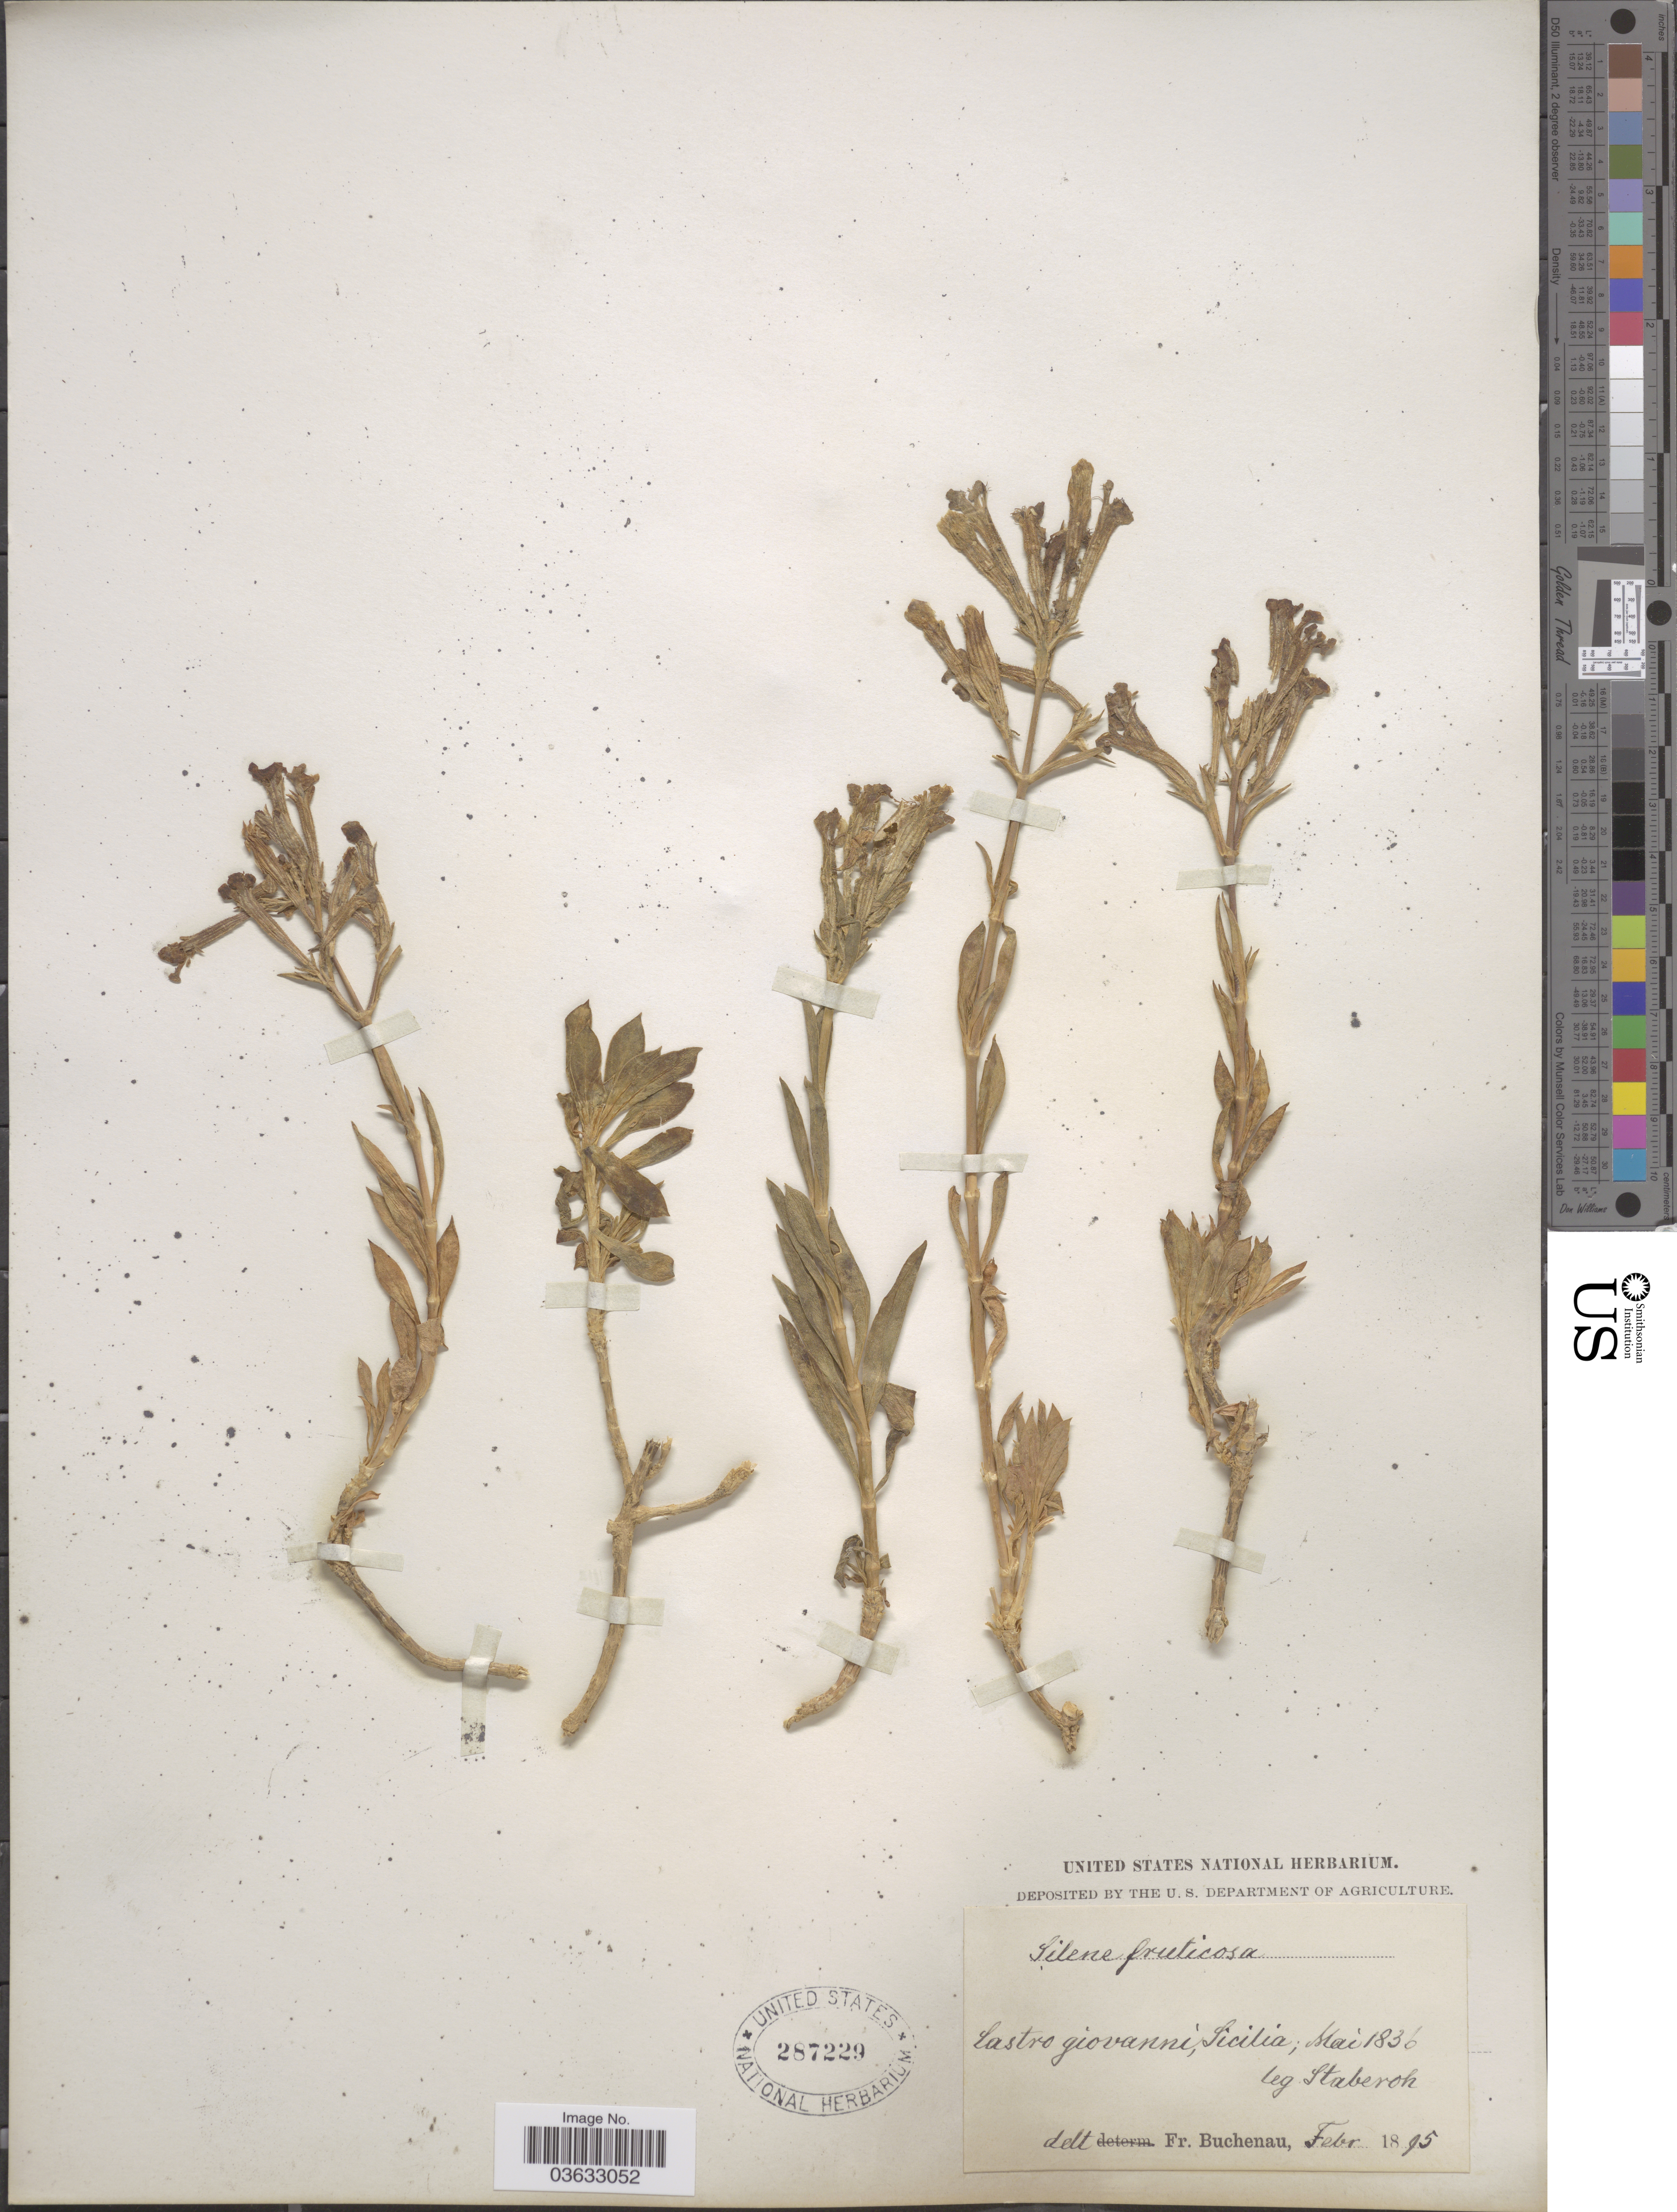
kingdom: Plantae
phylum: Tracheophyta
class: Magnoliopsida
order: Caryophyllales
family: Caryophyllaceae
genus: Silene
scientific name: Silene fruticosa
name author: L.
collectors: Staberoh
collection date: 1836-05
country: Italy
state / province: Siciliana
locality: Castro giovanni, Sicilia.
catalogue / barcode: US 287229